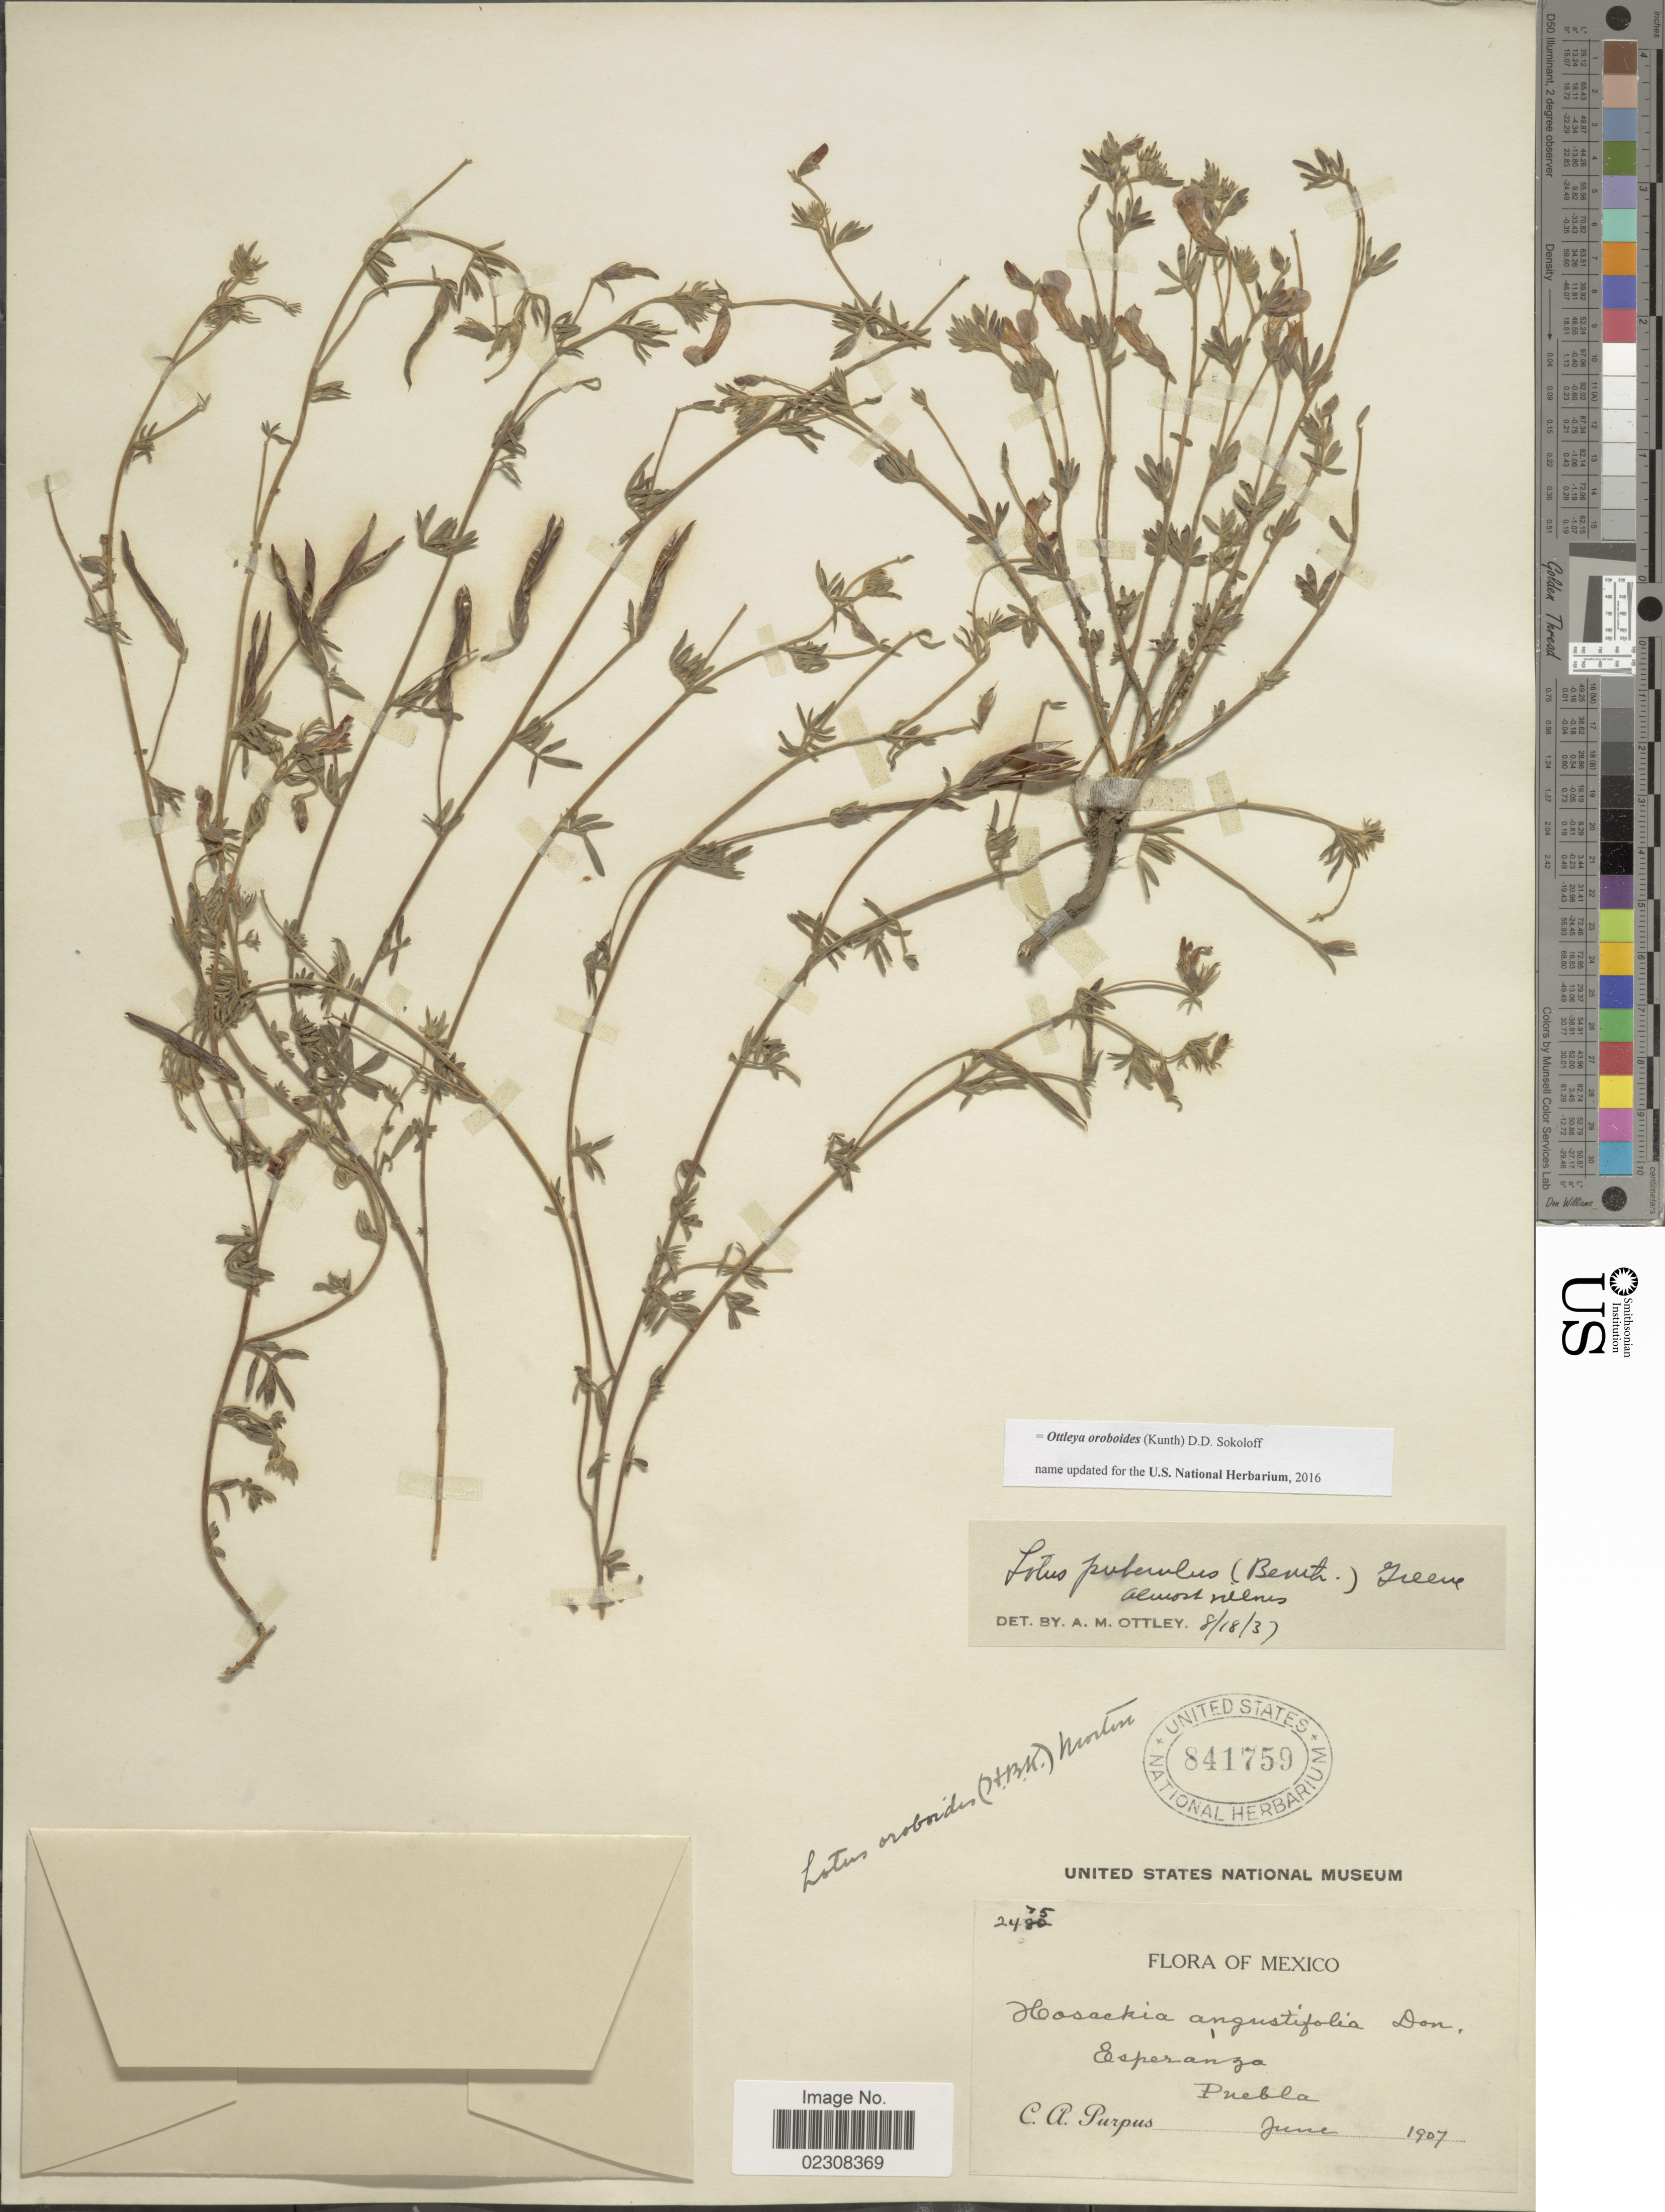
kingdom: Plantae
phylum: Tracheophyta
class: Magnoliopsida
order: Fabales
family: Fabaceae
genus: Ottleya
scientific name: Ottleya oroboides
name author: (Kunth) D.D. Sokoloff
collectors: C. A. Purpus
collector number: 2475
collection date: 1907-06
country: Mexico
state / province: Puebla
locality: Esperanza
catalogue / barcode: US 841759